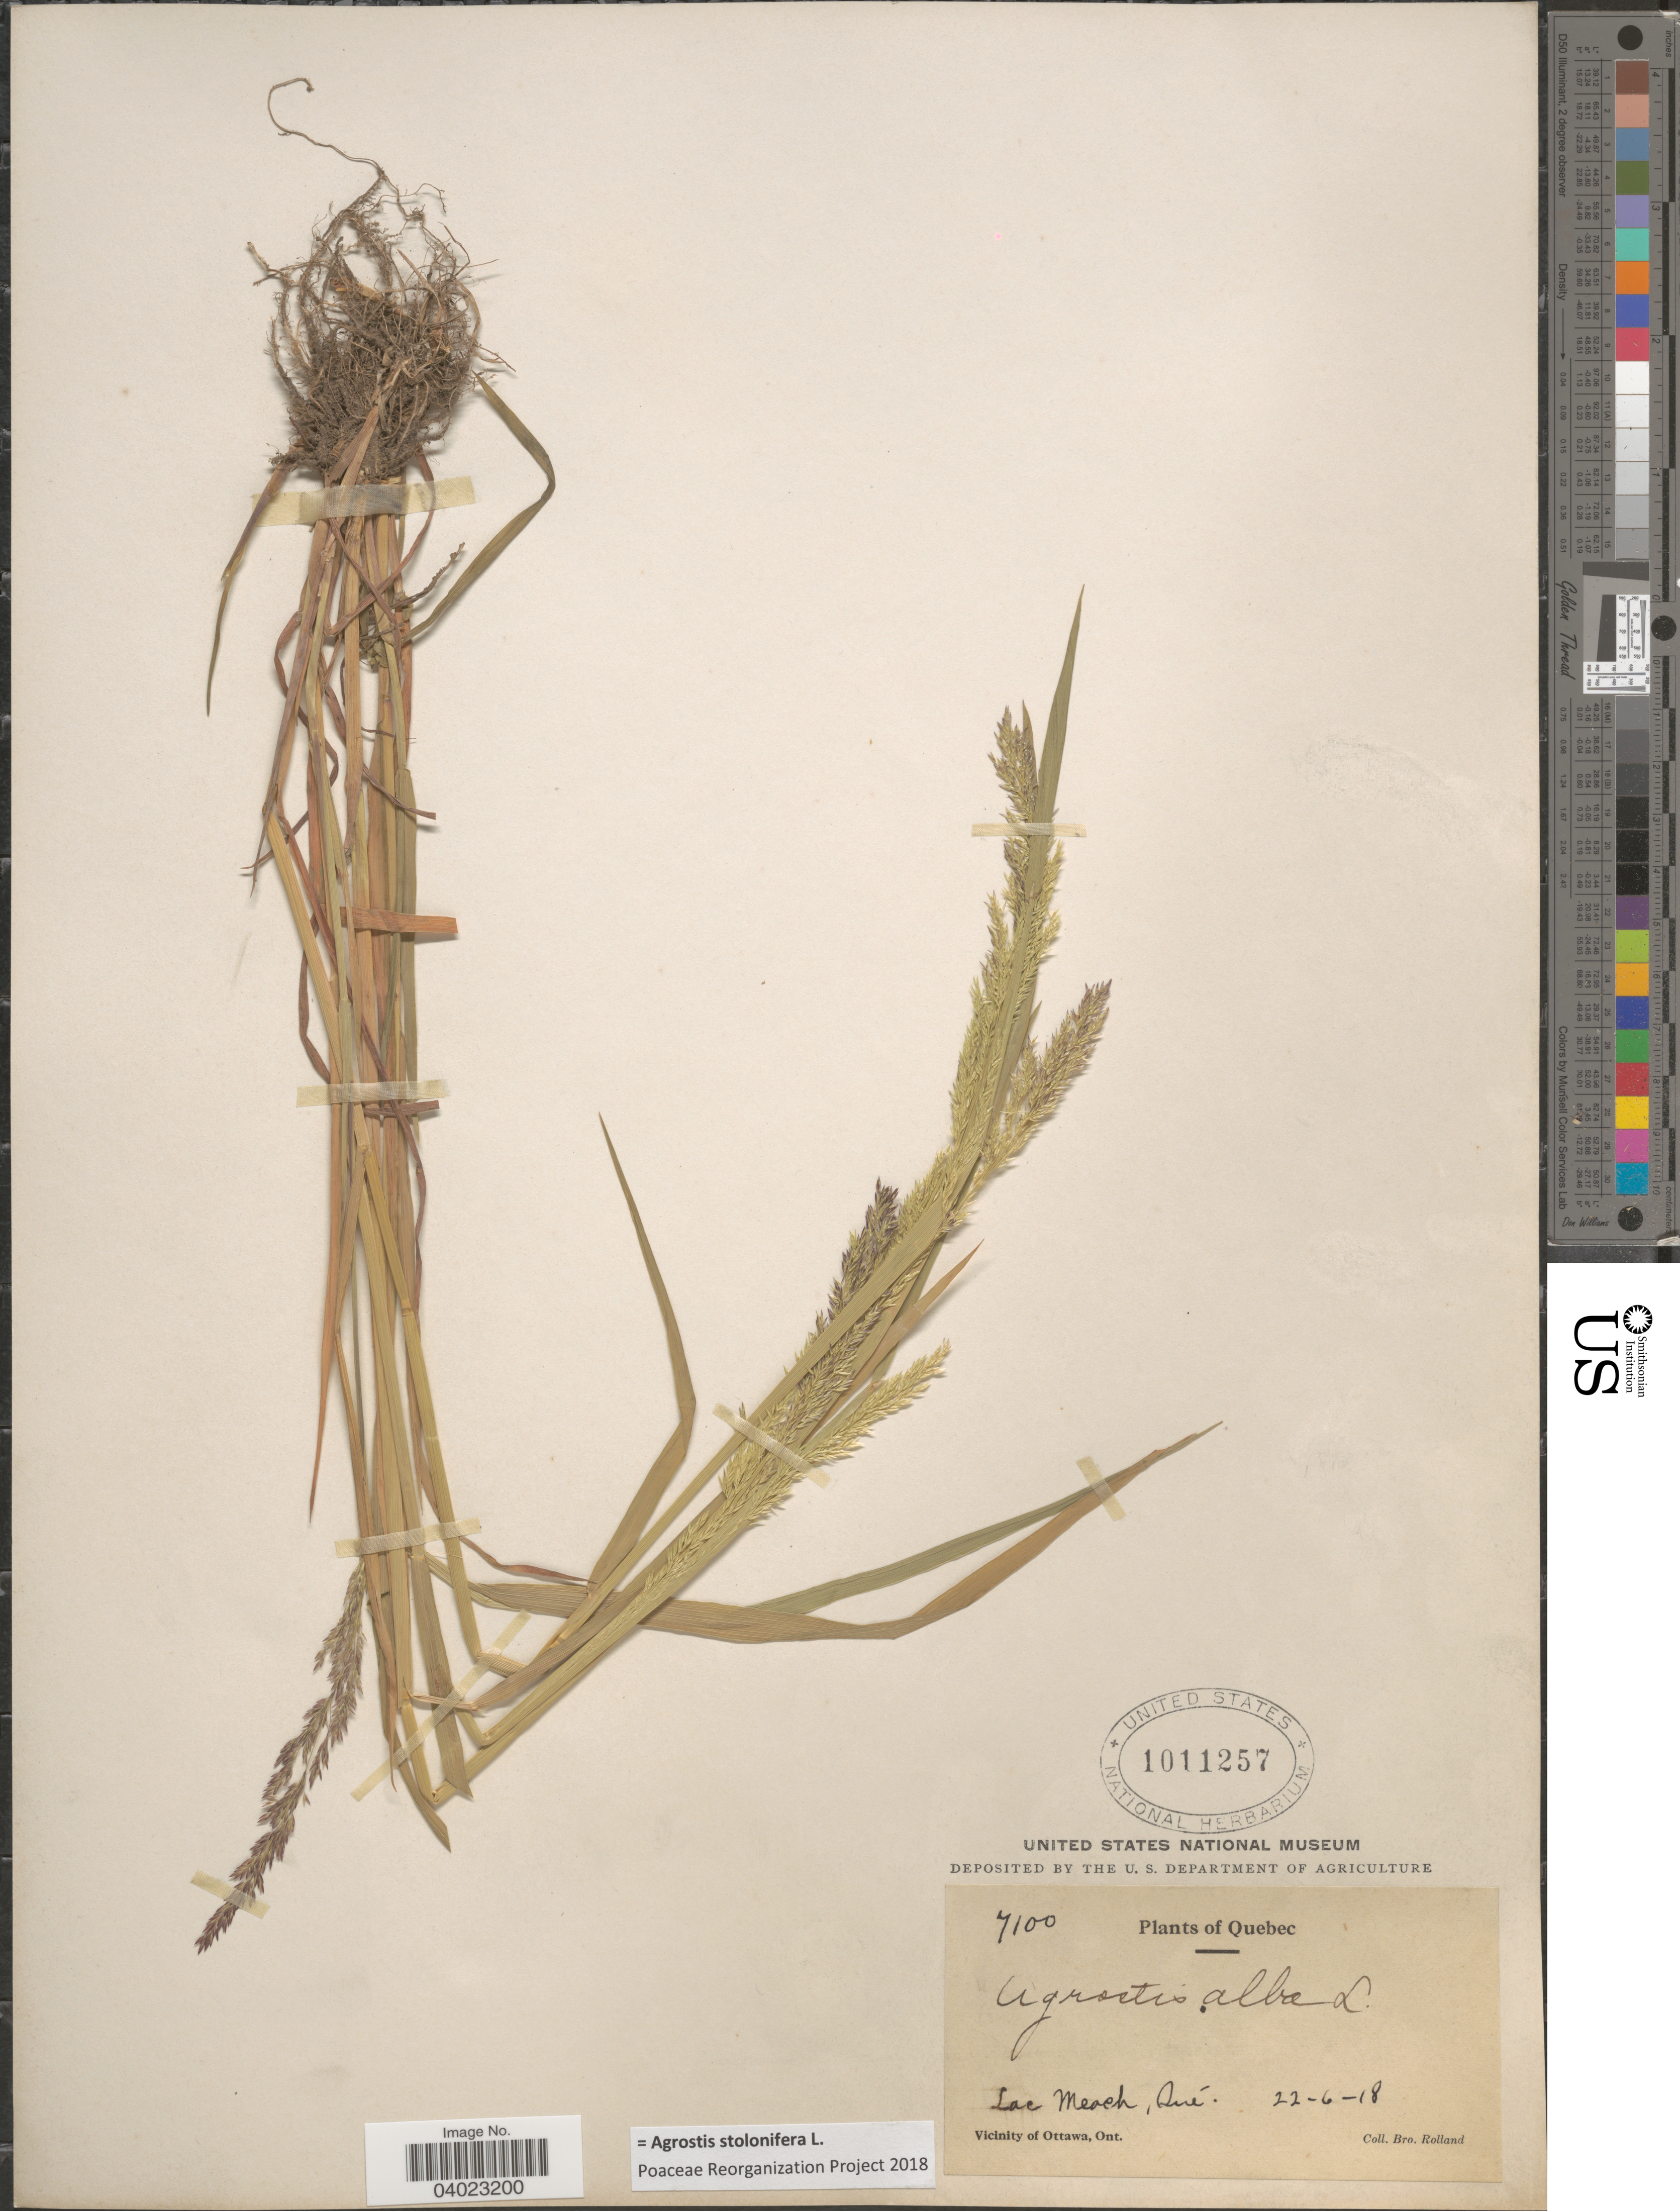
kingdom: Plantae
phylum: Tracheophyta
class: Liliopsida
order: Poales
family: Poaceae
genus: Agrostis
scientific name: Agrostis stolonifera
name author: L.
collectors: B. Rolland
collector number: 7100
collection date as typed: Transcribed d/m/y: 22/6/18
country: Canada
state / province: Quebec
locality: Lac Meach.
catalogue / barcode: US 1011257